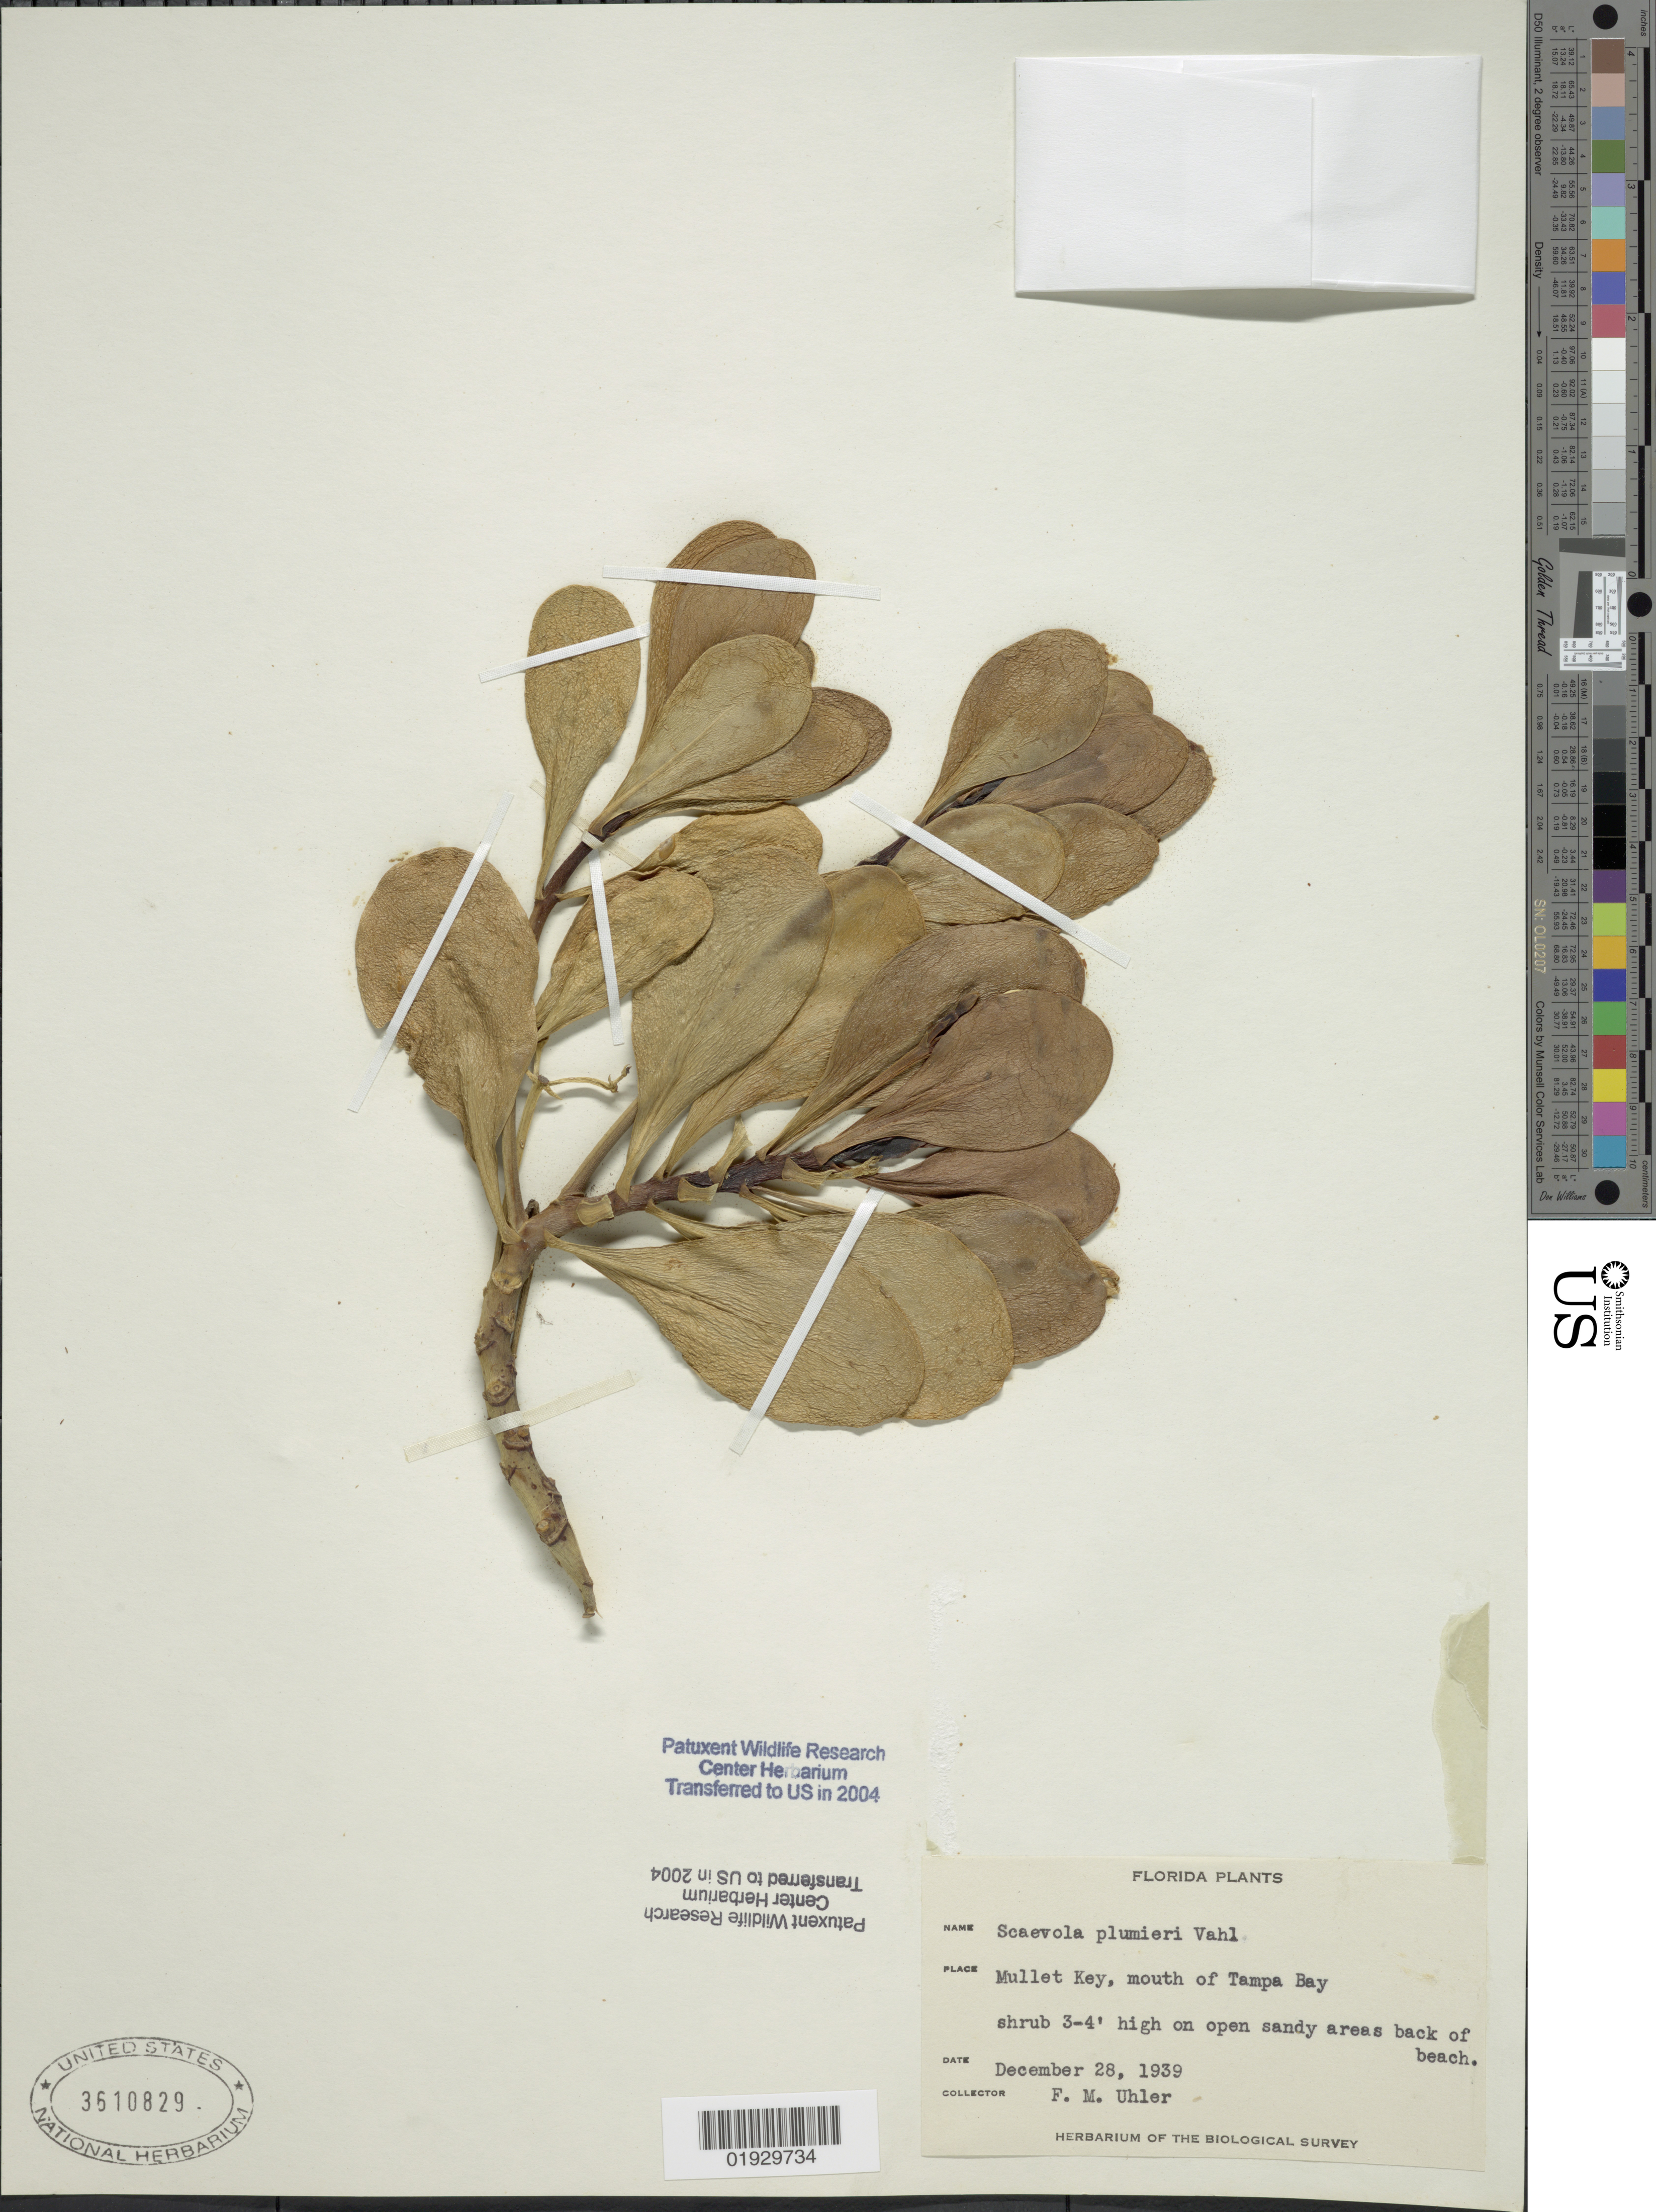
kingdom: Plantae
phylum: Tracheophyta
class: Magnoliopsida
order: Asterales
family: Goodeniaceae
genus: Scaevola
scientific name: Scaevola plumieri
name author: (L.) Vahl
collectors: F. M. Uhler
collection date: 1939-12-28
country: United States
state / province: Florida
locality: Mullet Key, mouth of Tampa Bay.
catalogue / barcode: US 3610829